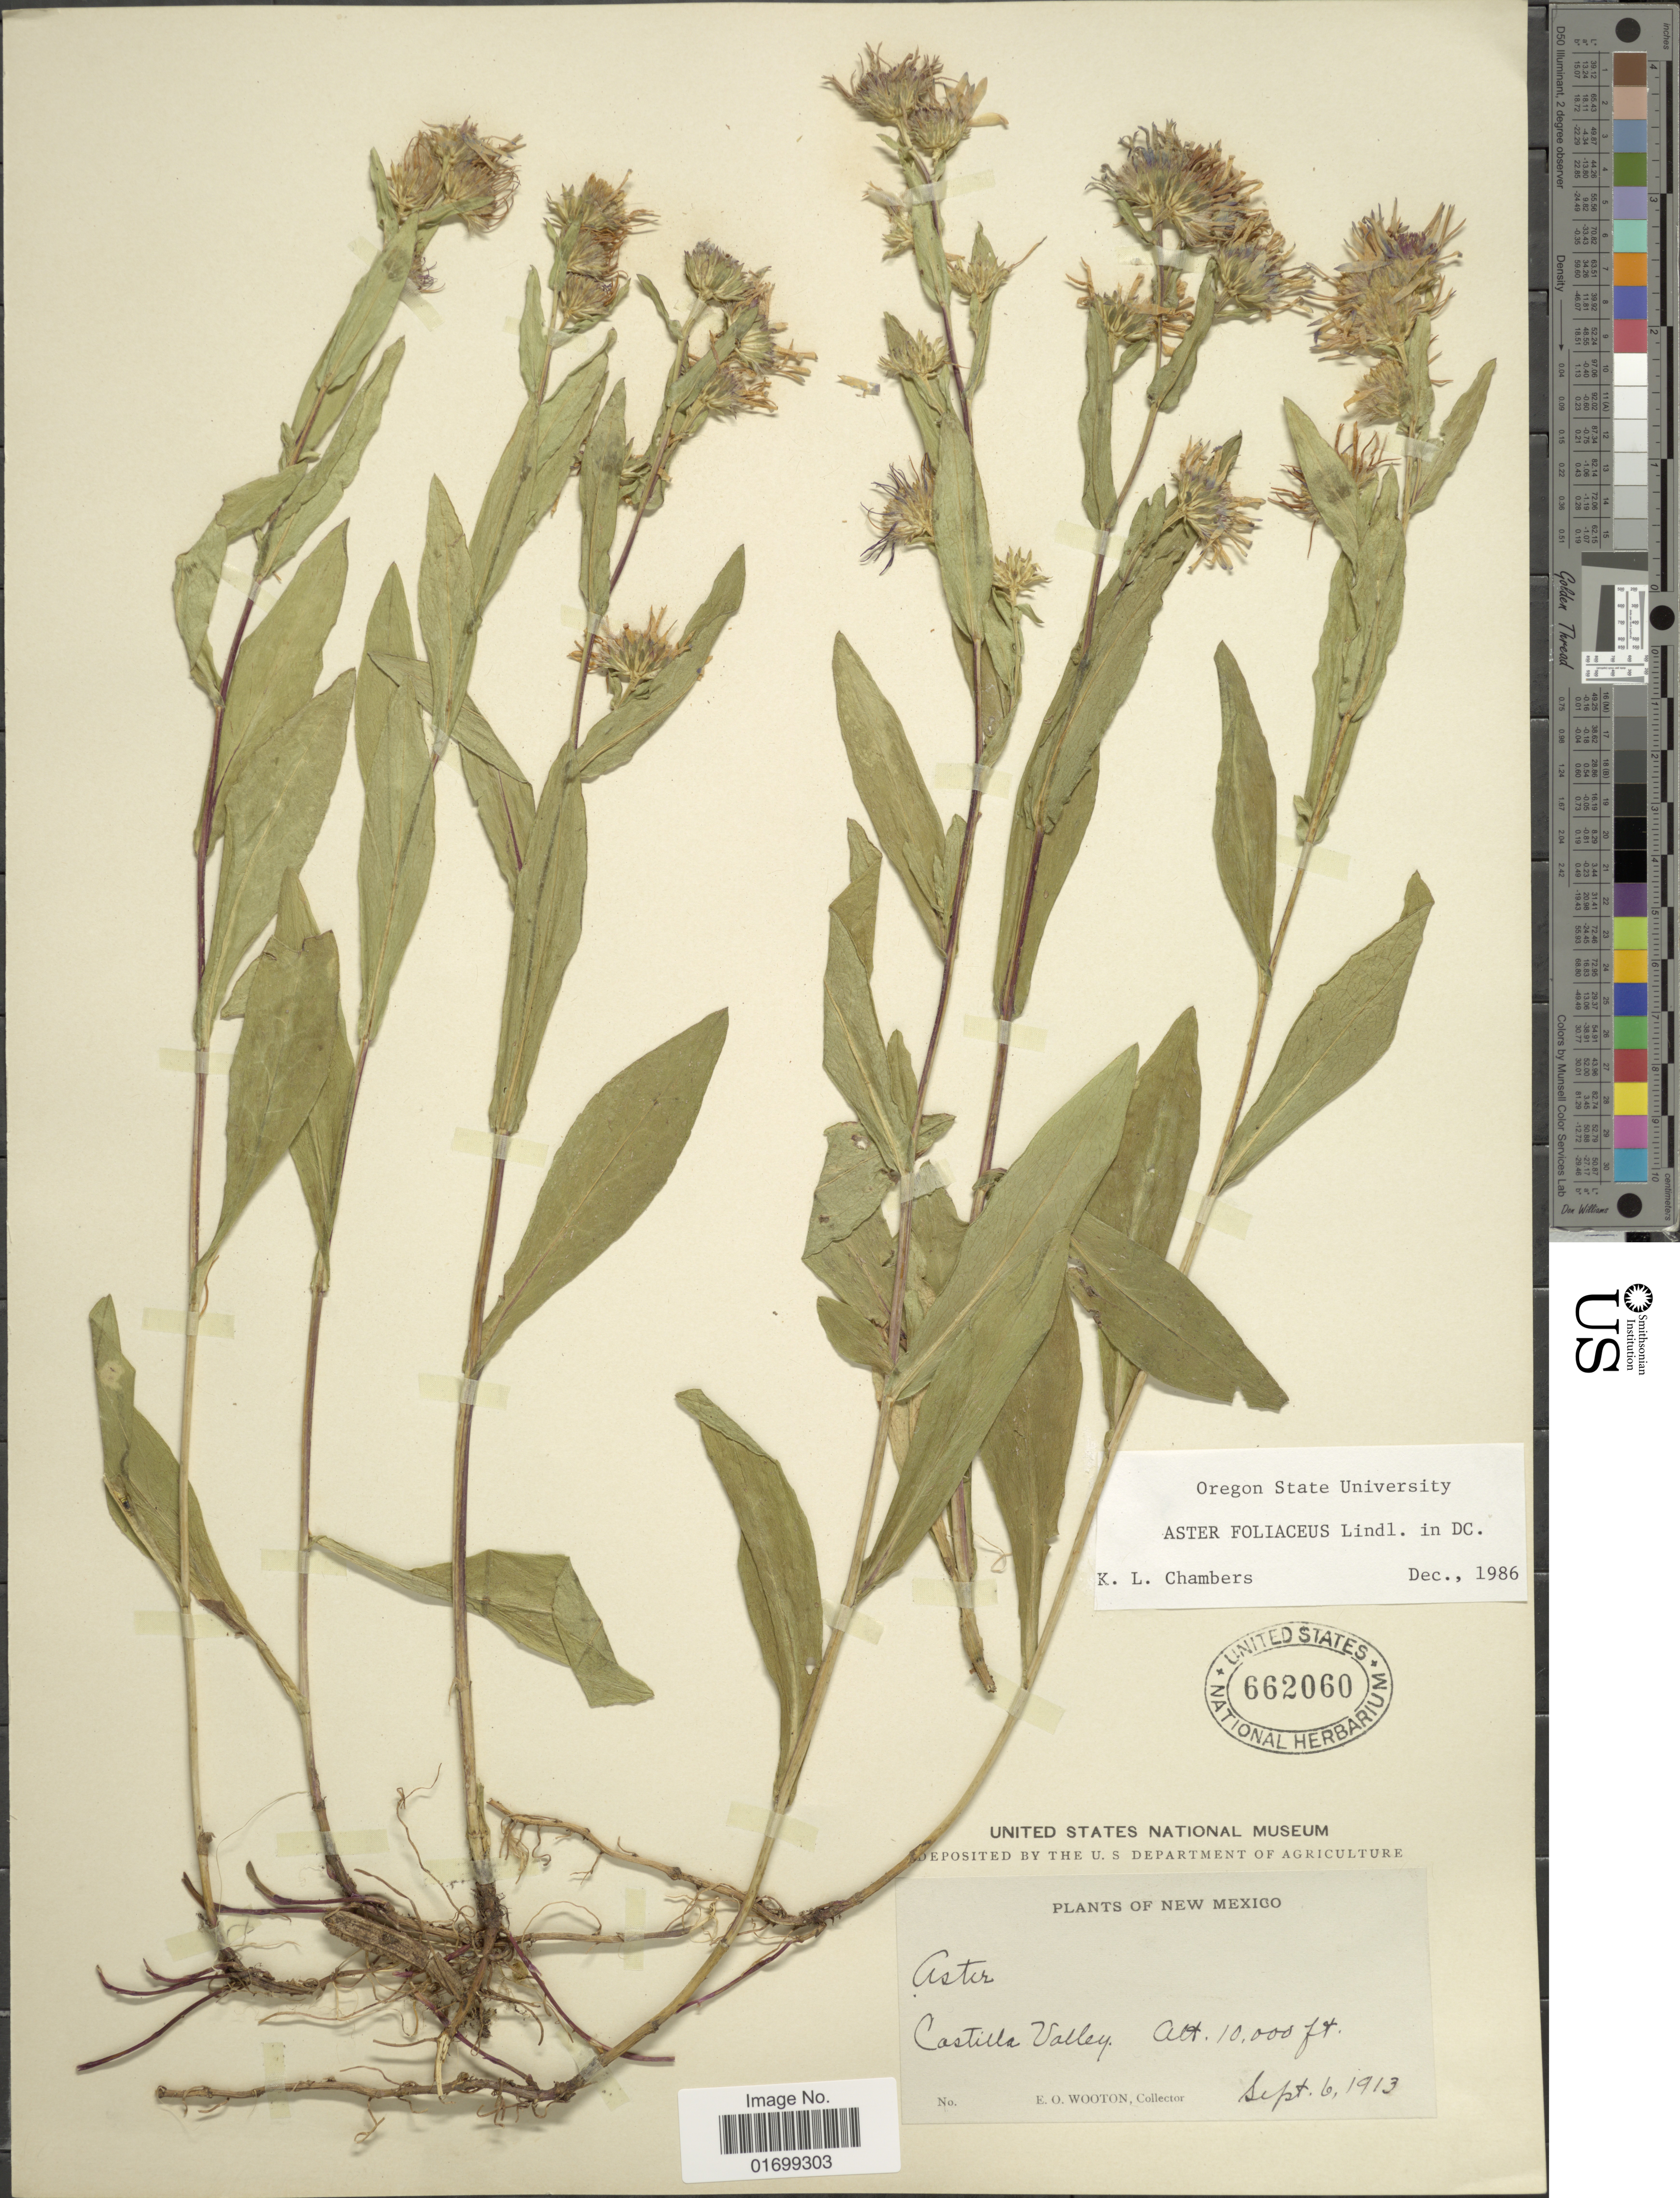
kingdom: Plantae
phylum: Tracheophyta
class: Magnoliopsida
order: Asterales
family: Asteraceae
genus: Symphyotrichum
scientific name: Symphyotrichum foliaceum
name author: (Lindl. ex DC.) G.L. Nesom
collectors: E. O. Wooton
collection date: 1913-09-06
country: United States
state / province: New Mexico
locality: Castilla Valley.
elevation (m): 3048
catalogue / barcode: US 662060